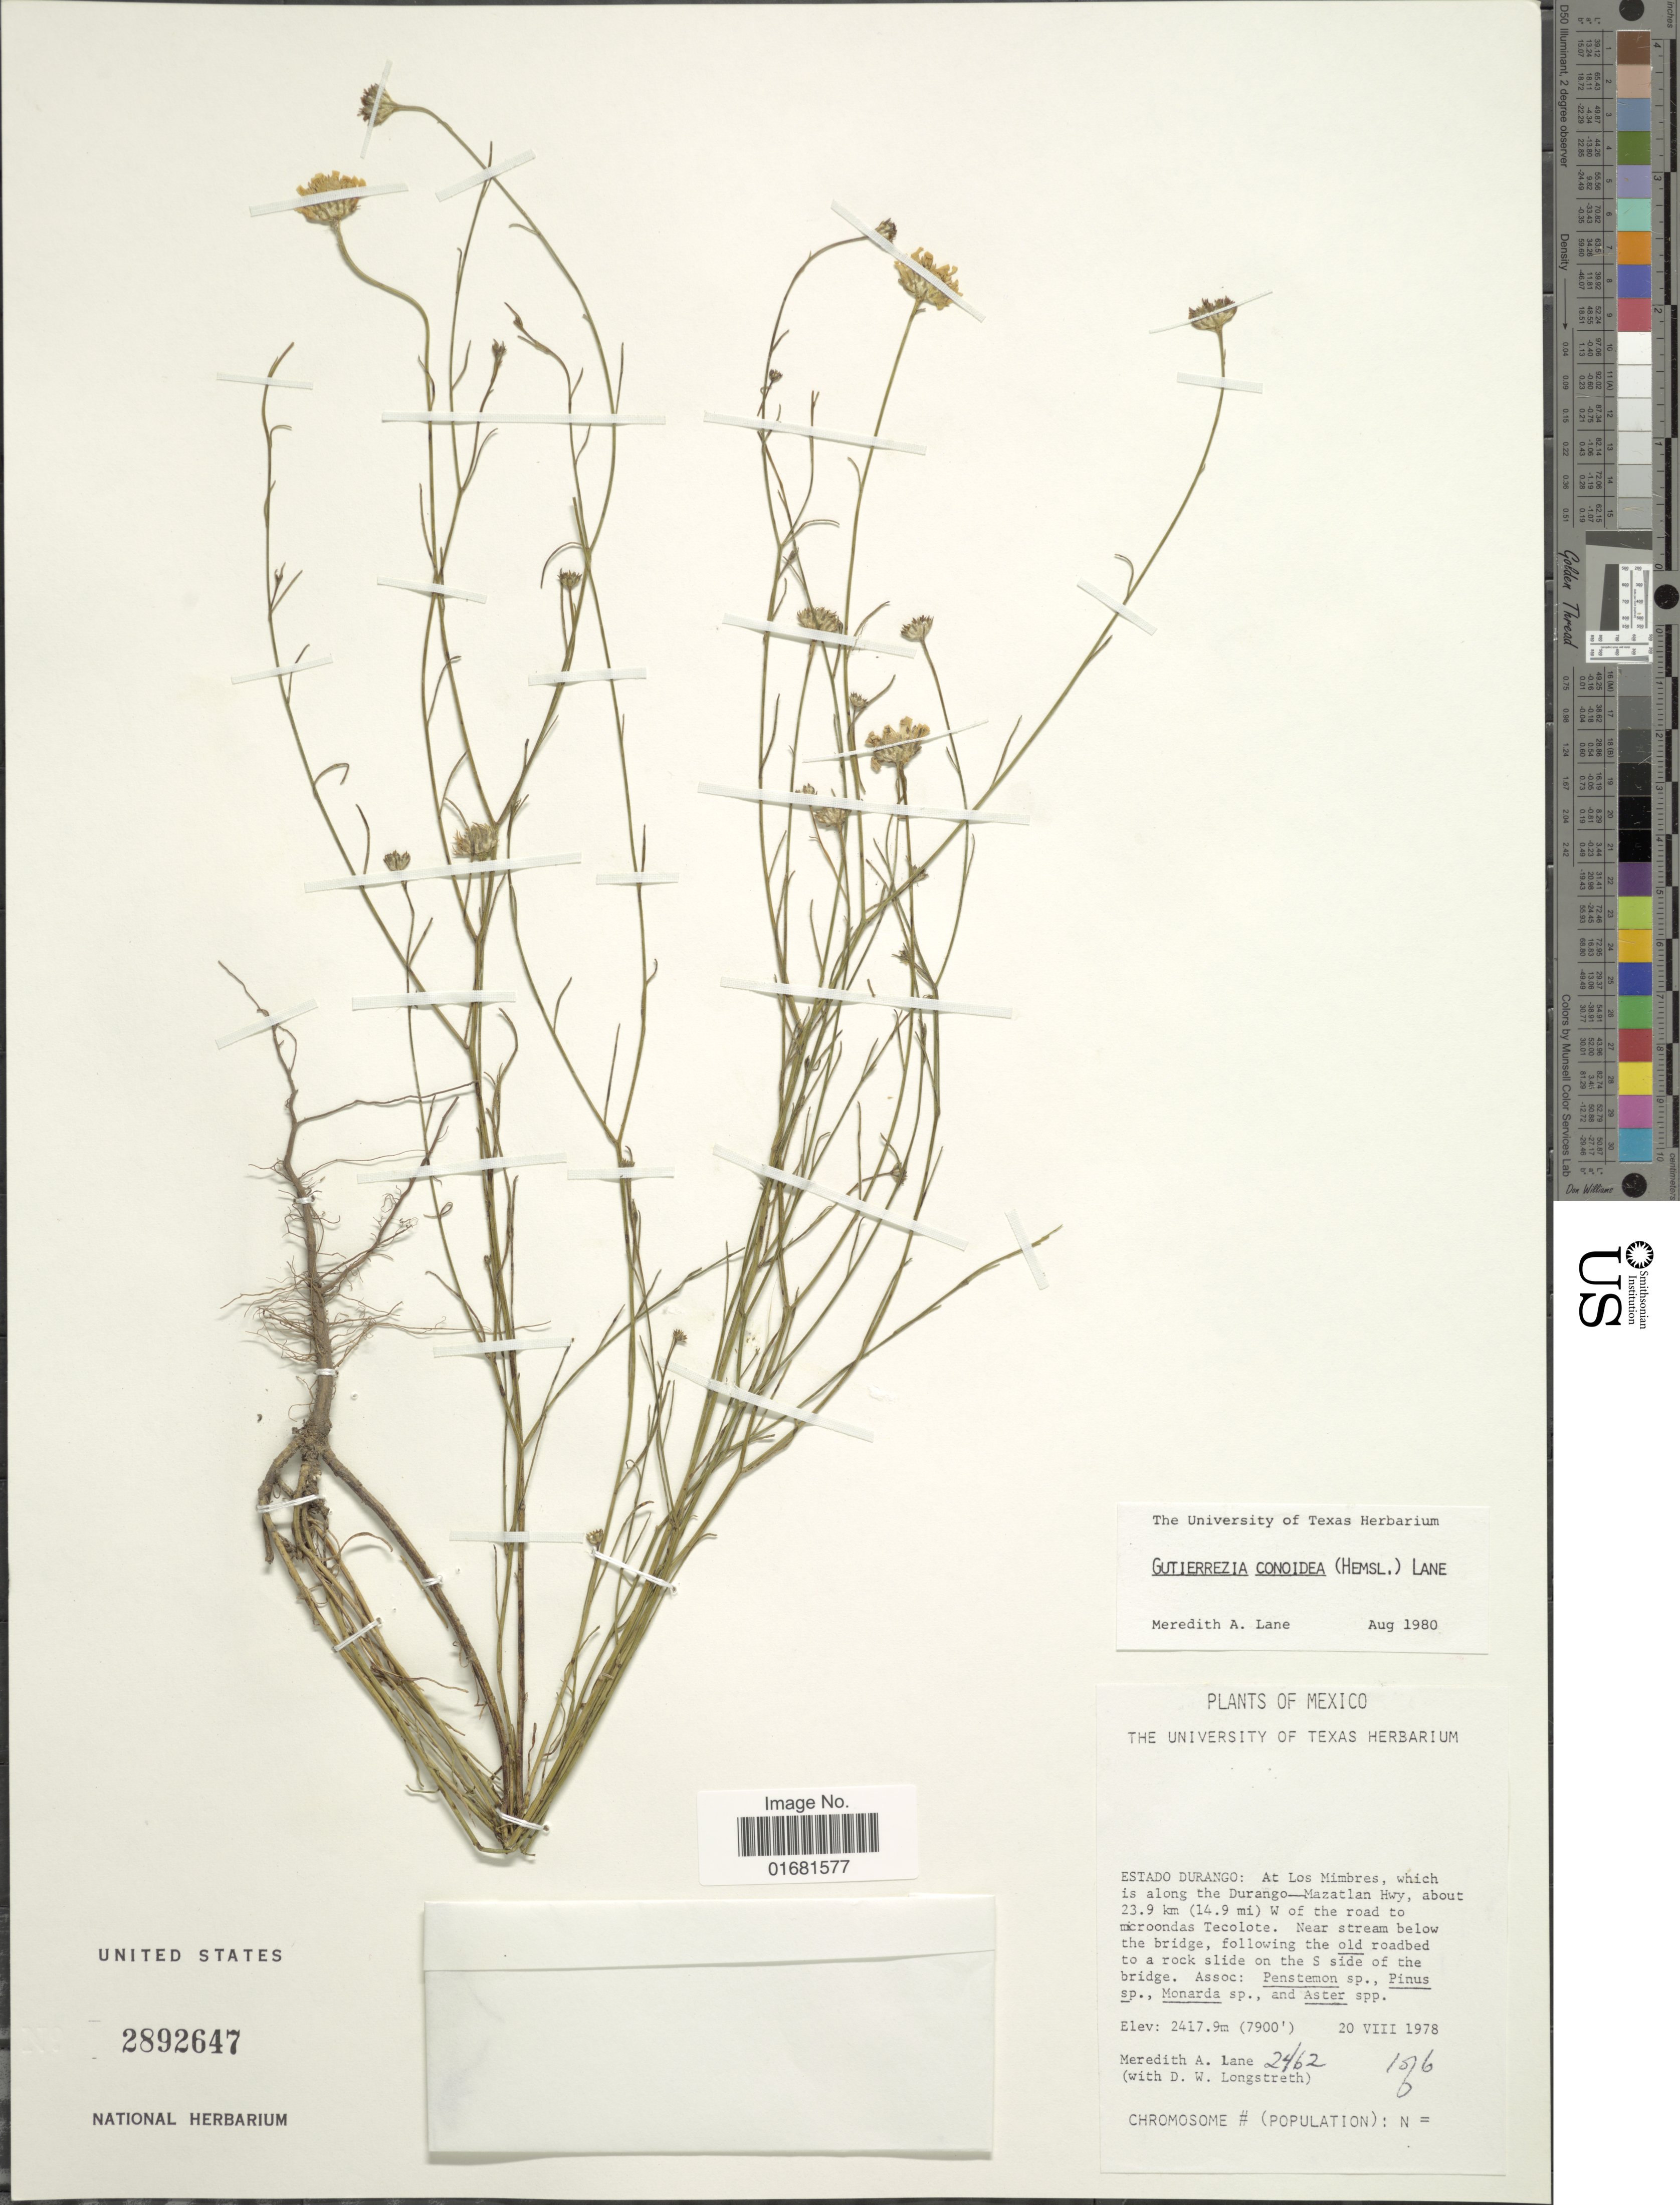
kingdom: Plantae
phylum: Tracheophyta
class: Magnoliopsida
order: Asterales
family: Asteraceae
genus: Gutierrezia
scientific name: Gutierrezia conoidea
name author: (Hemsl.) M.A. Lane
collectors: M. A. Lane & Longstreth, D. W.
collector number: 2462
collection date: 1979-08-20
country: Mexico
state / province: Durango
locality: Estado Durango: At Los Mimbres, which is along the Durango--Mazatlan Hwy, about 23.9 km (14.9 mi) W of the road to microondas Tecolote. near stream below the bridge, following the old roadbed to a rock slide on the old roadbed to a rock slide on the S side of the bridge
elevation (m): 2408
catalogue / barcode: US 2892647